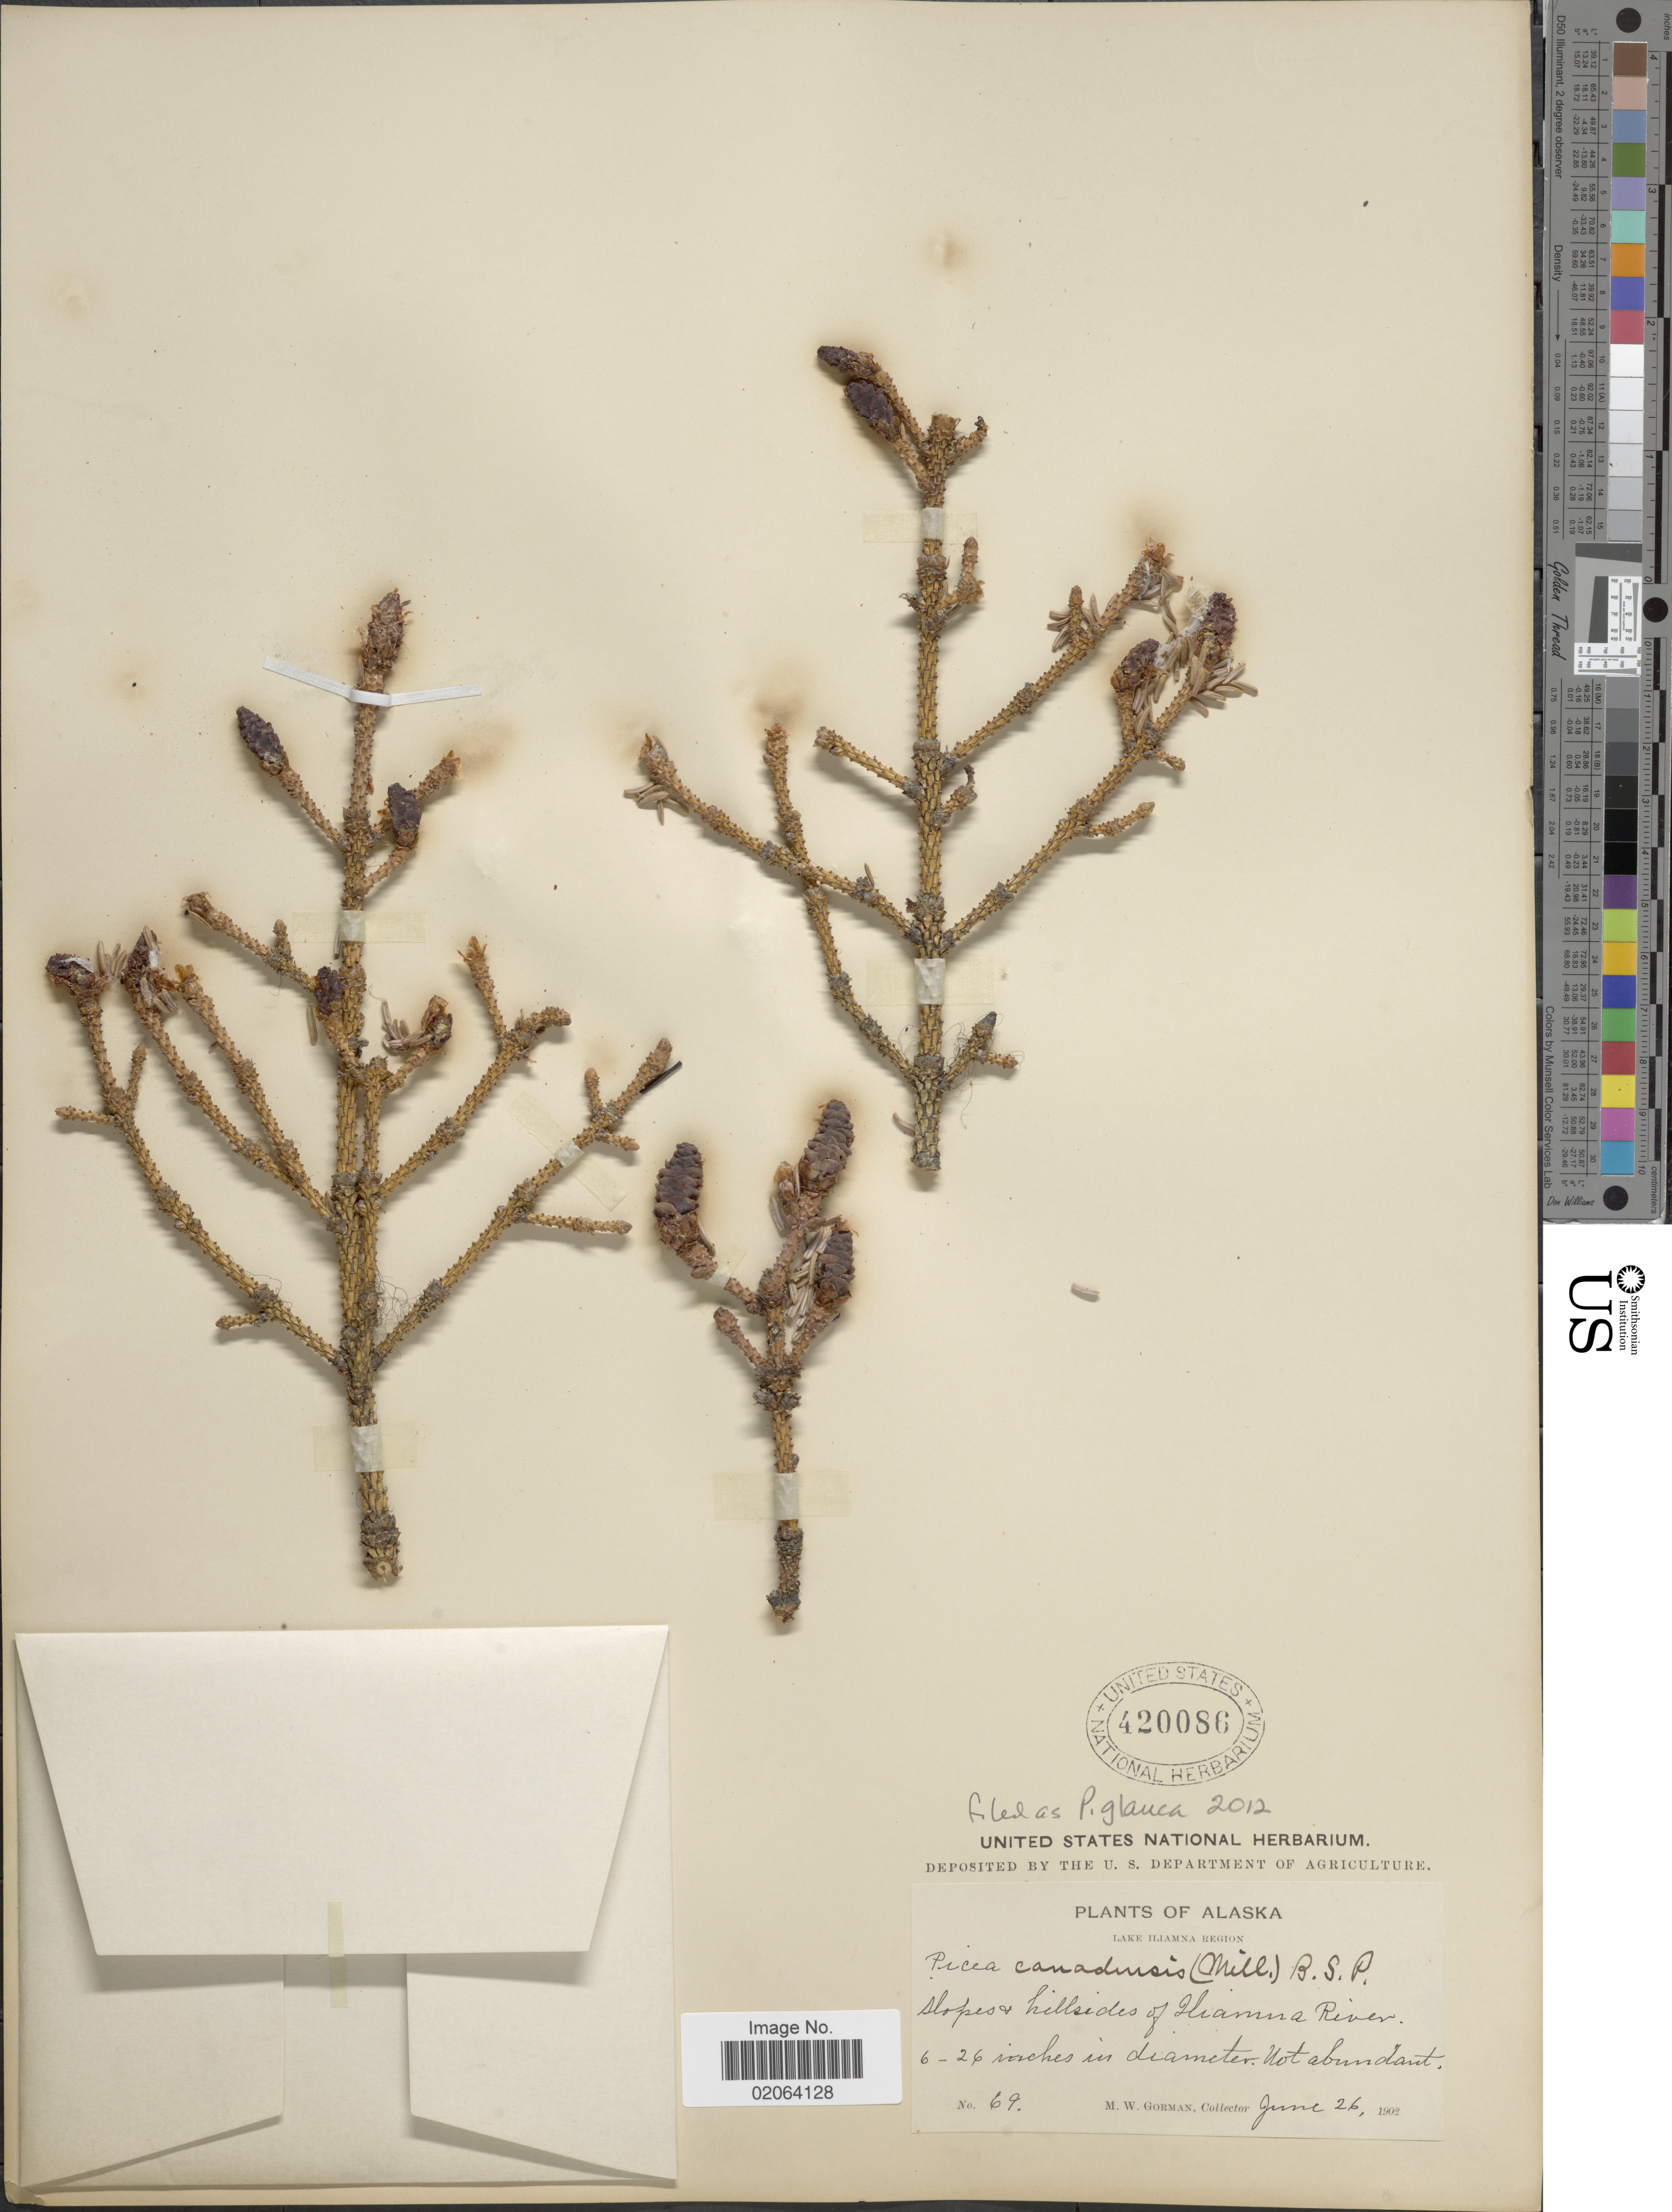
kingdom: Plantae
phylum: Tracheophyta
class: Pinopsida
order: Pinales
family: Pinaceae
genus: Pinus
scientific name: Pinus glauca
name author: Moench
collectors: M. W. Gorman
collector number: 69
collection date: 1902-06-26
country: United States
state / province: Alaska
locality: Lake Iliamna Region. slopes & hillsides of Iliamna River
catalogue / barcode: US 420086